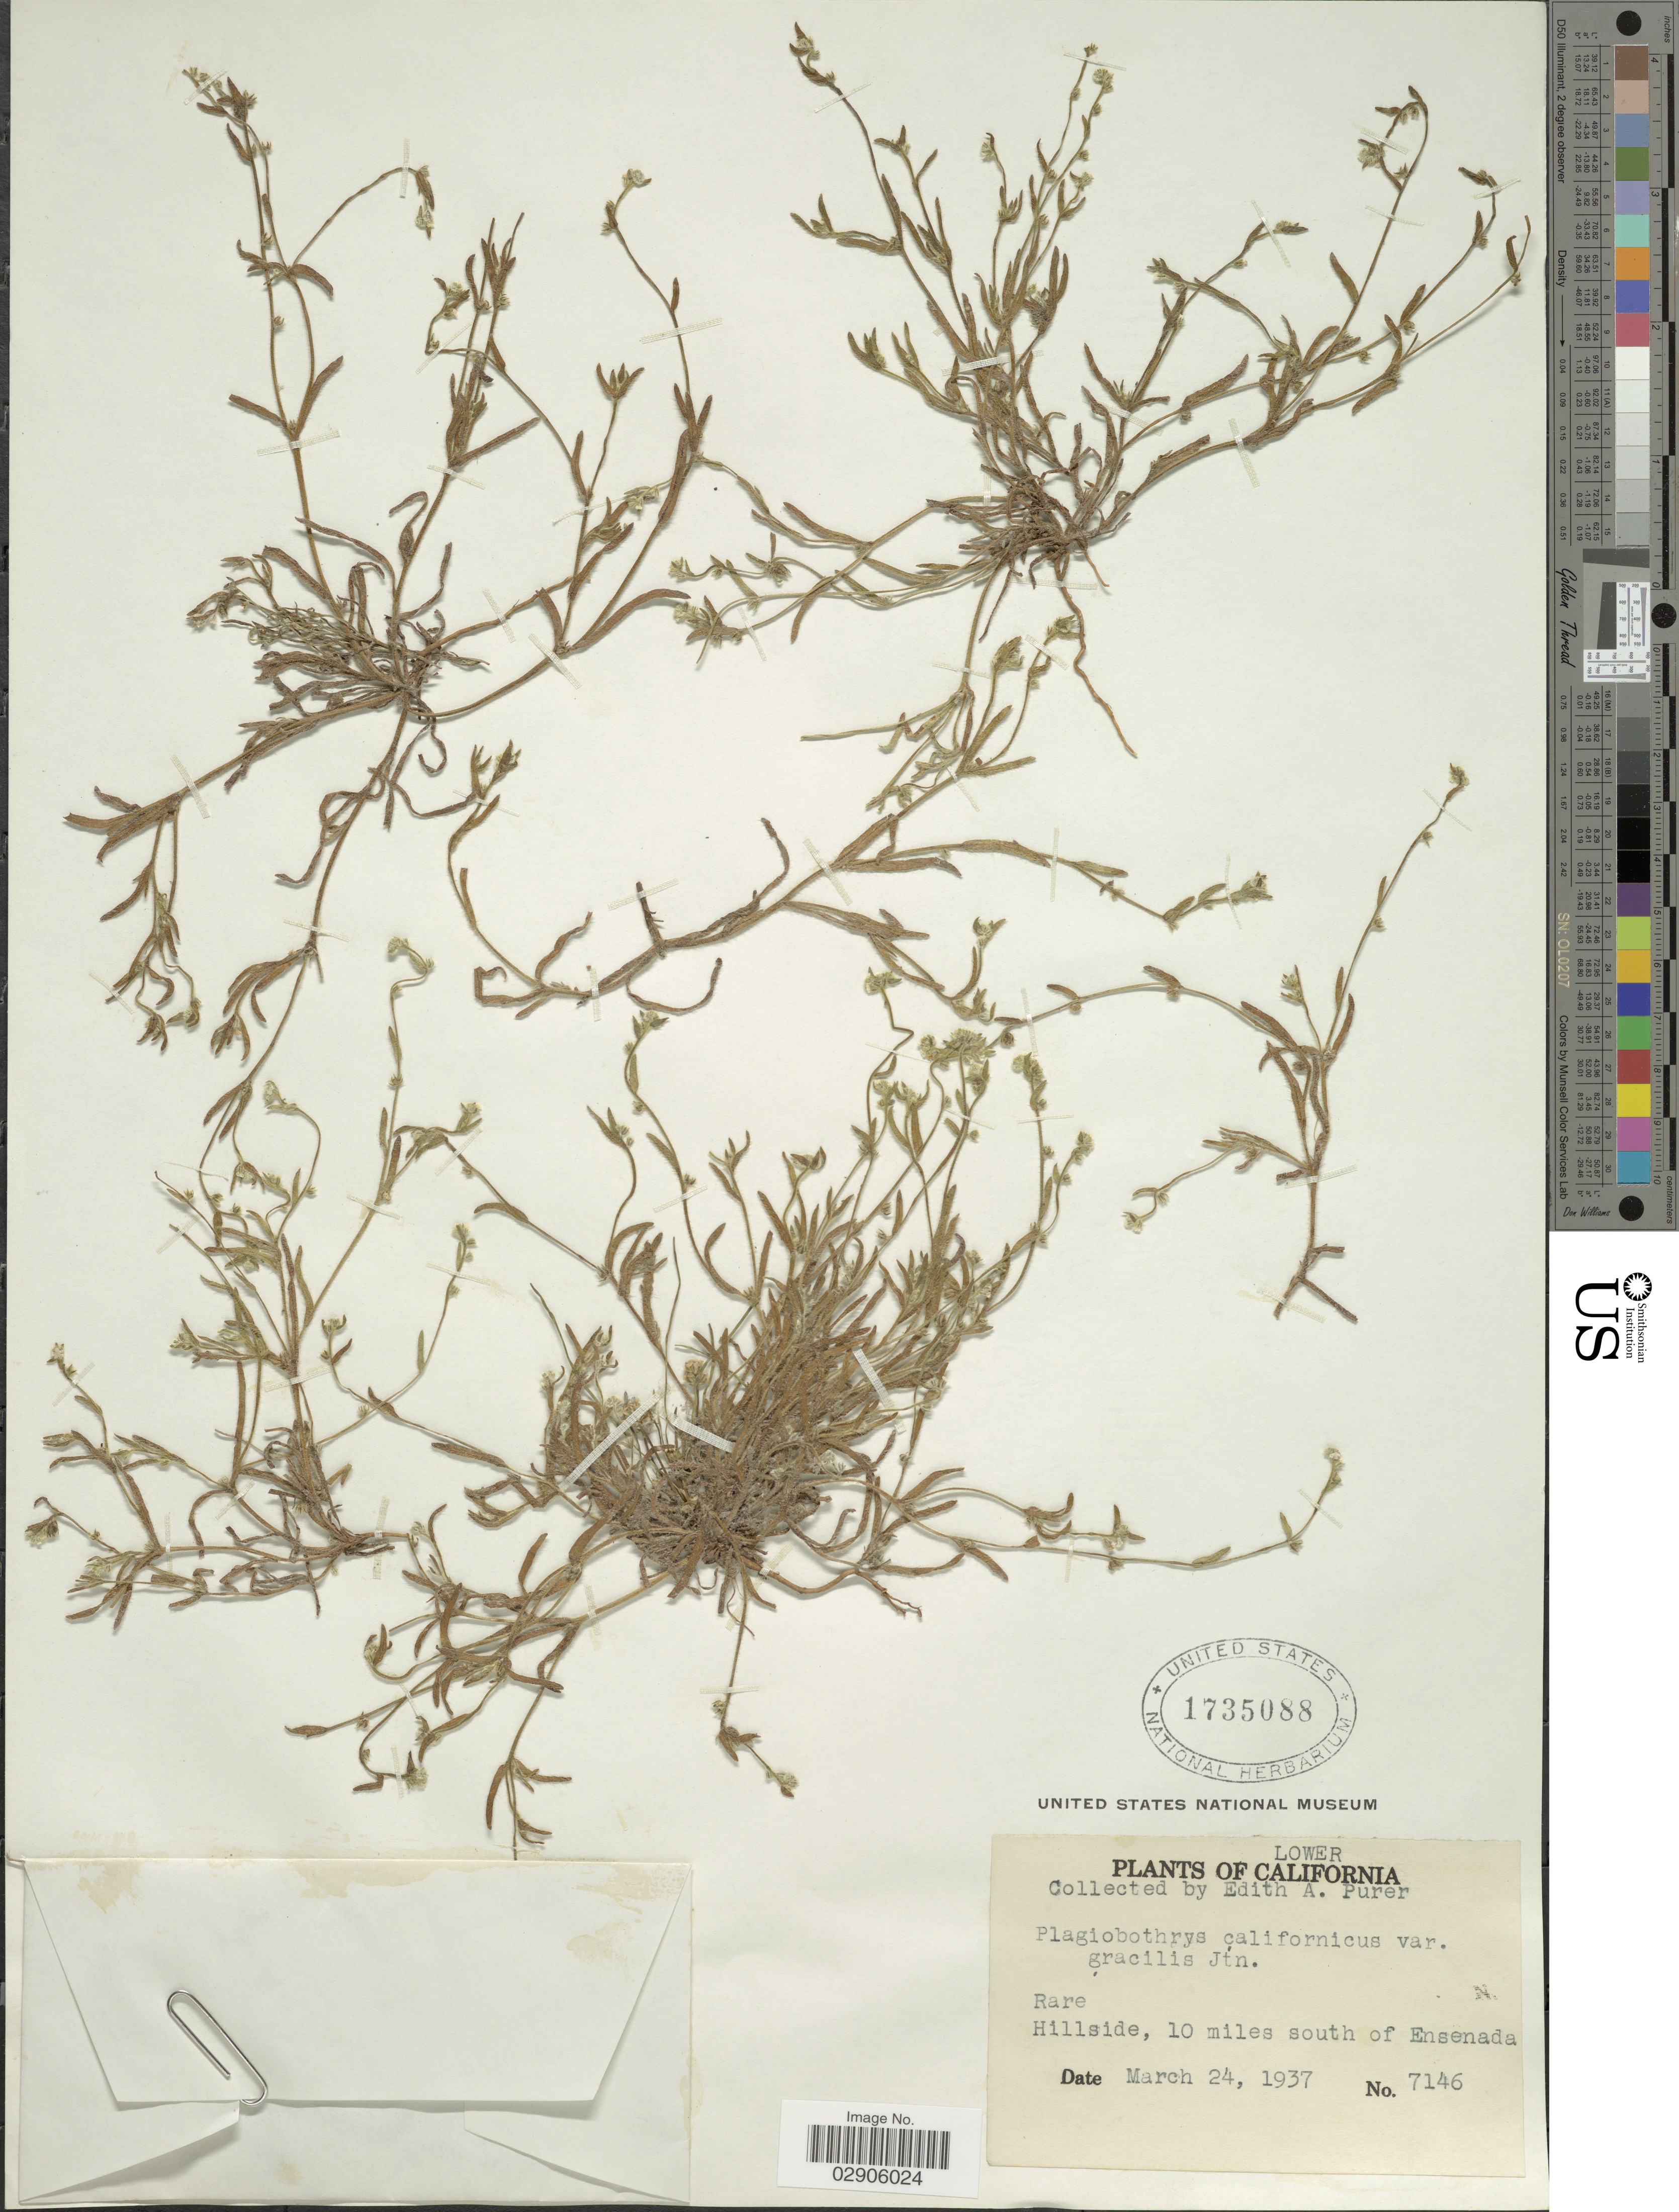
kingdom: Plantae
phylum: Tracheophyta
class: Magnoliopsida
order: Boraginales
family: Boraginaceae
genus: Plagiobothrys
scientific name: Plagiobothrys californicus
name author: (A. Gray) Greene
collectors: E. Purer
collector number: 7146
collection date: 1937-03-24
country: Mexico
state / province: Baja California Norte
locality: Lower California. Hillside, 10 miles south of Ensenada.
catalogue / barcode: US 1735088